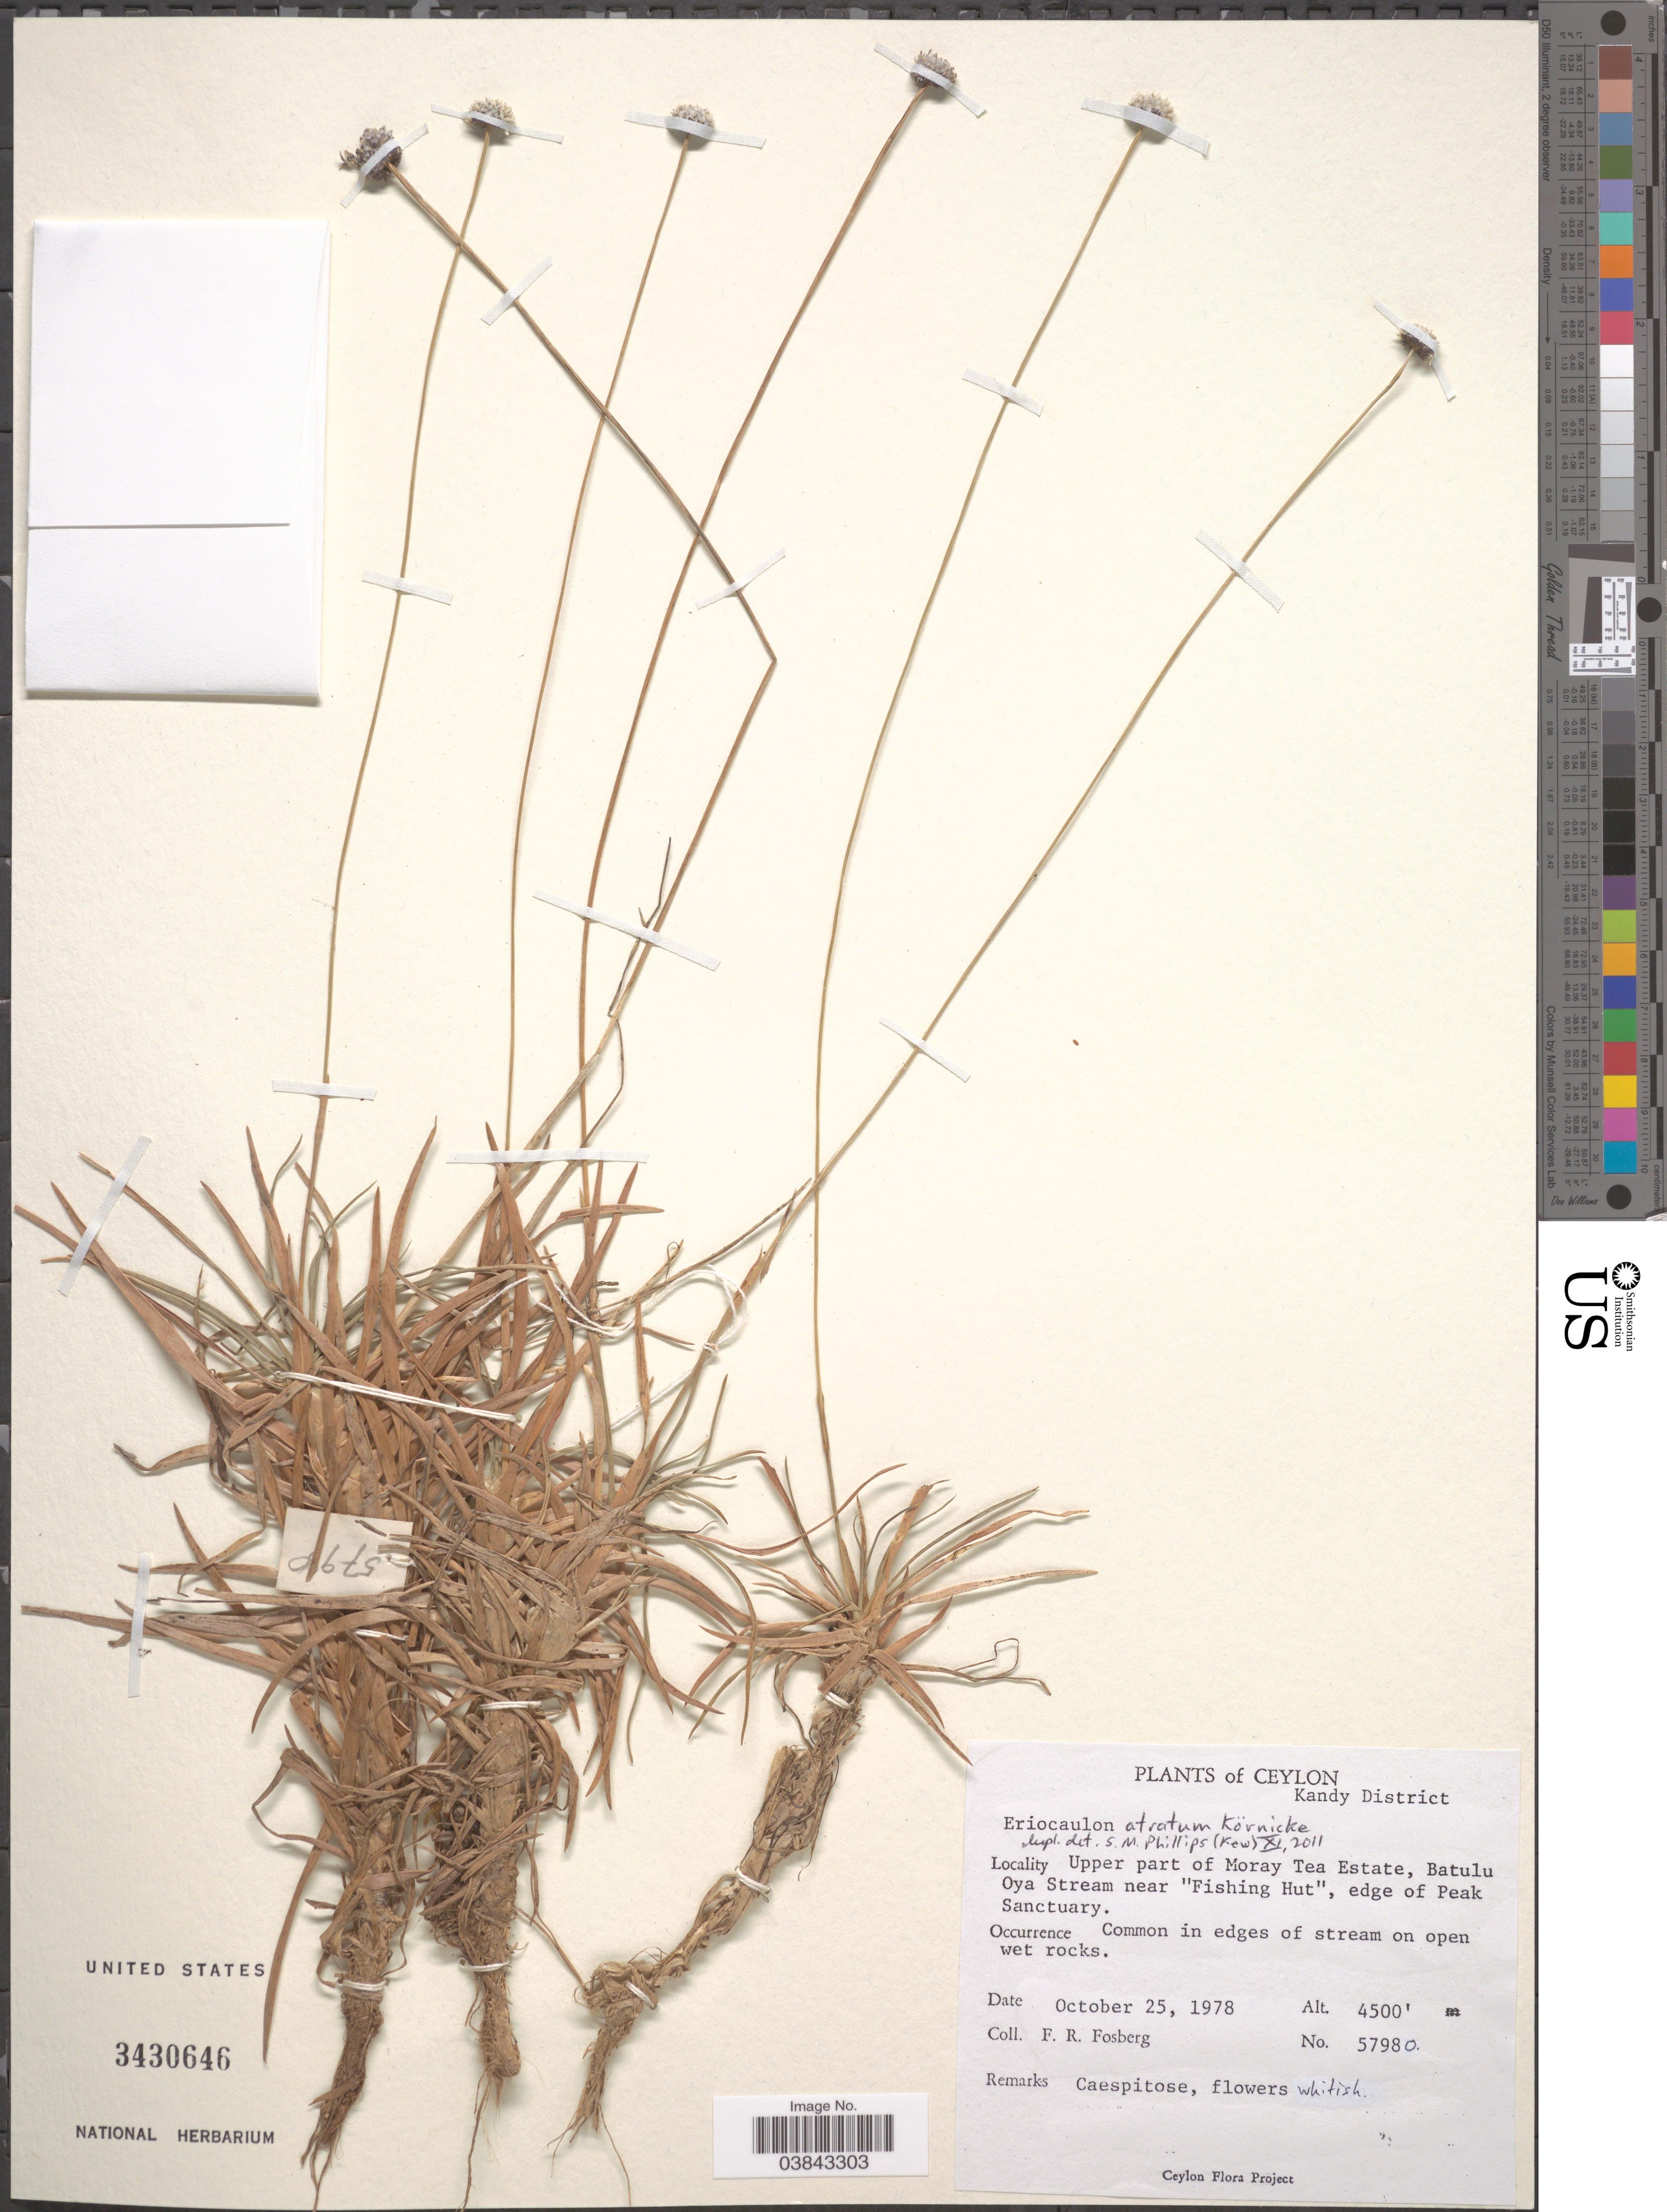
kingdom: Plantae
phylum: Tracheophyta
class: Liliopsida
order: Poales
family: Eriocaulaceae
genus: Eriocaulon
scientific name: Eriocaulon atratum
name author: Körn.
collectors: F. R. Fosberg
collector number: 57980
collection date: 1978-10-25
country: Sri Lanka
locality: Ceylon. Kandy District. Upper part of Moray Tea Estate, Batulu Oya Stream near "Fishing Hut", edge of Peak Sanctuary.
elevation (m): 1372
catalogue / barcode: US 3430646